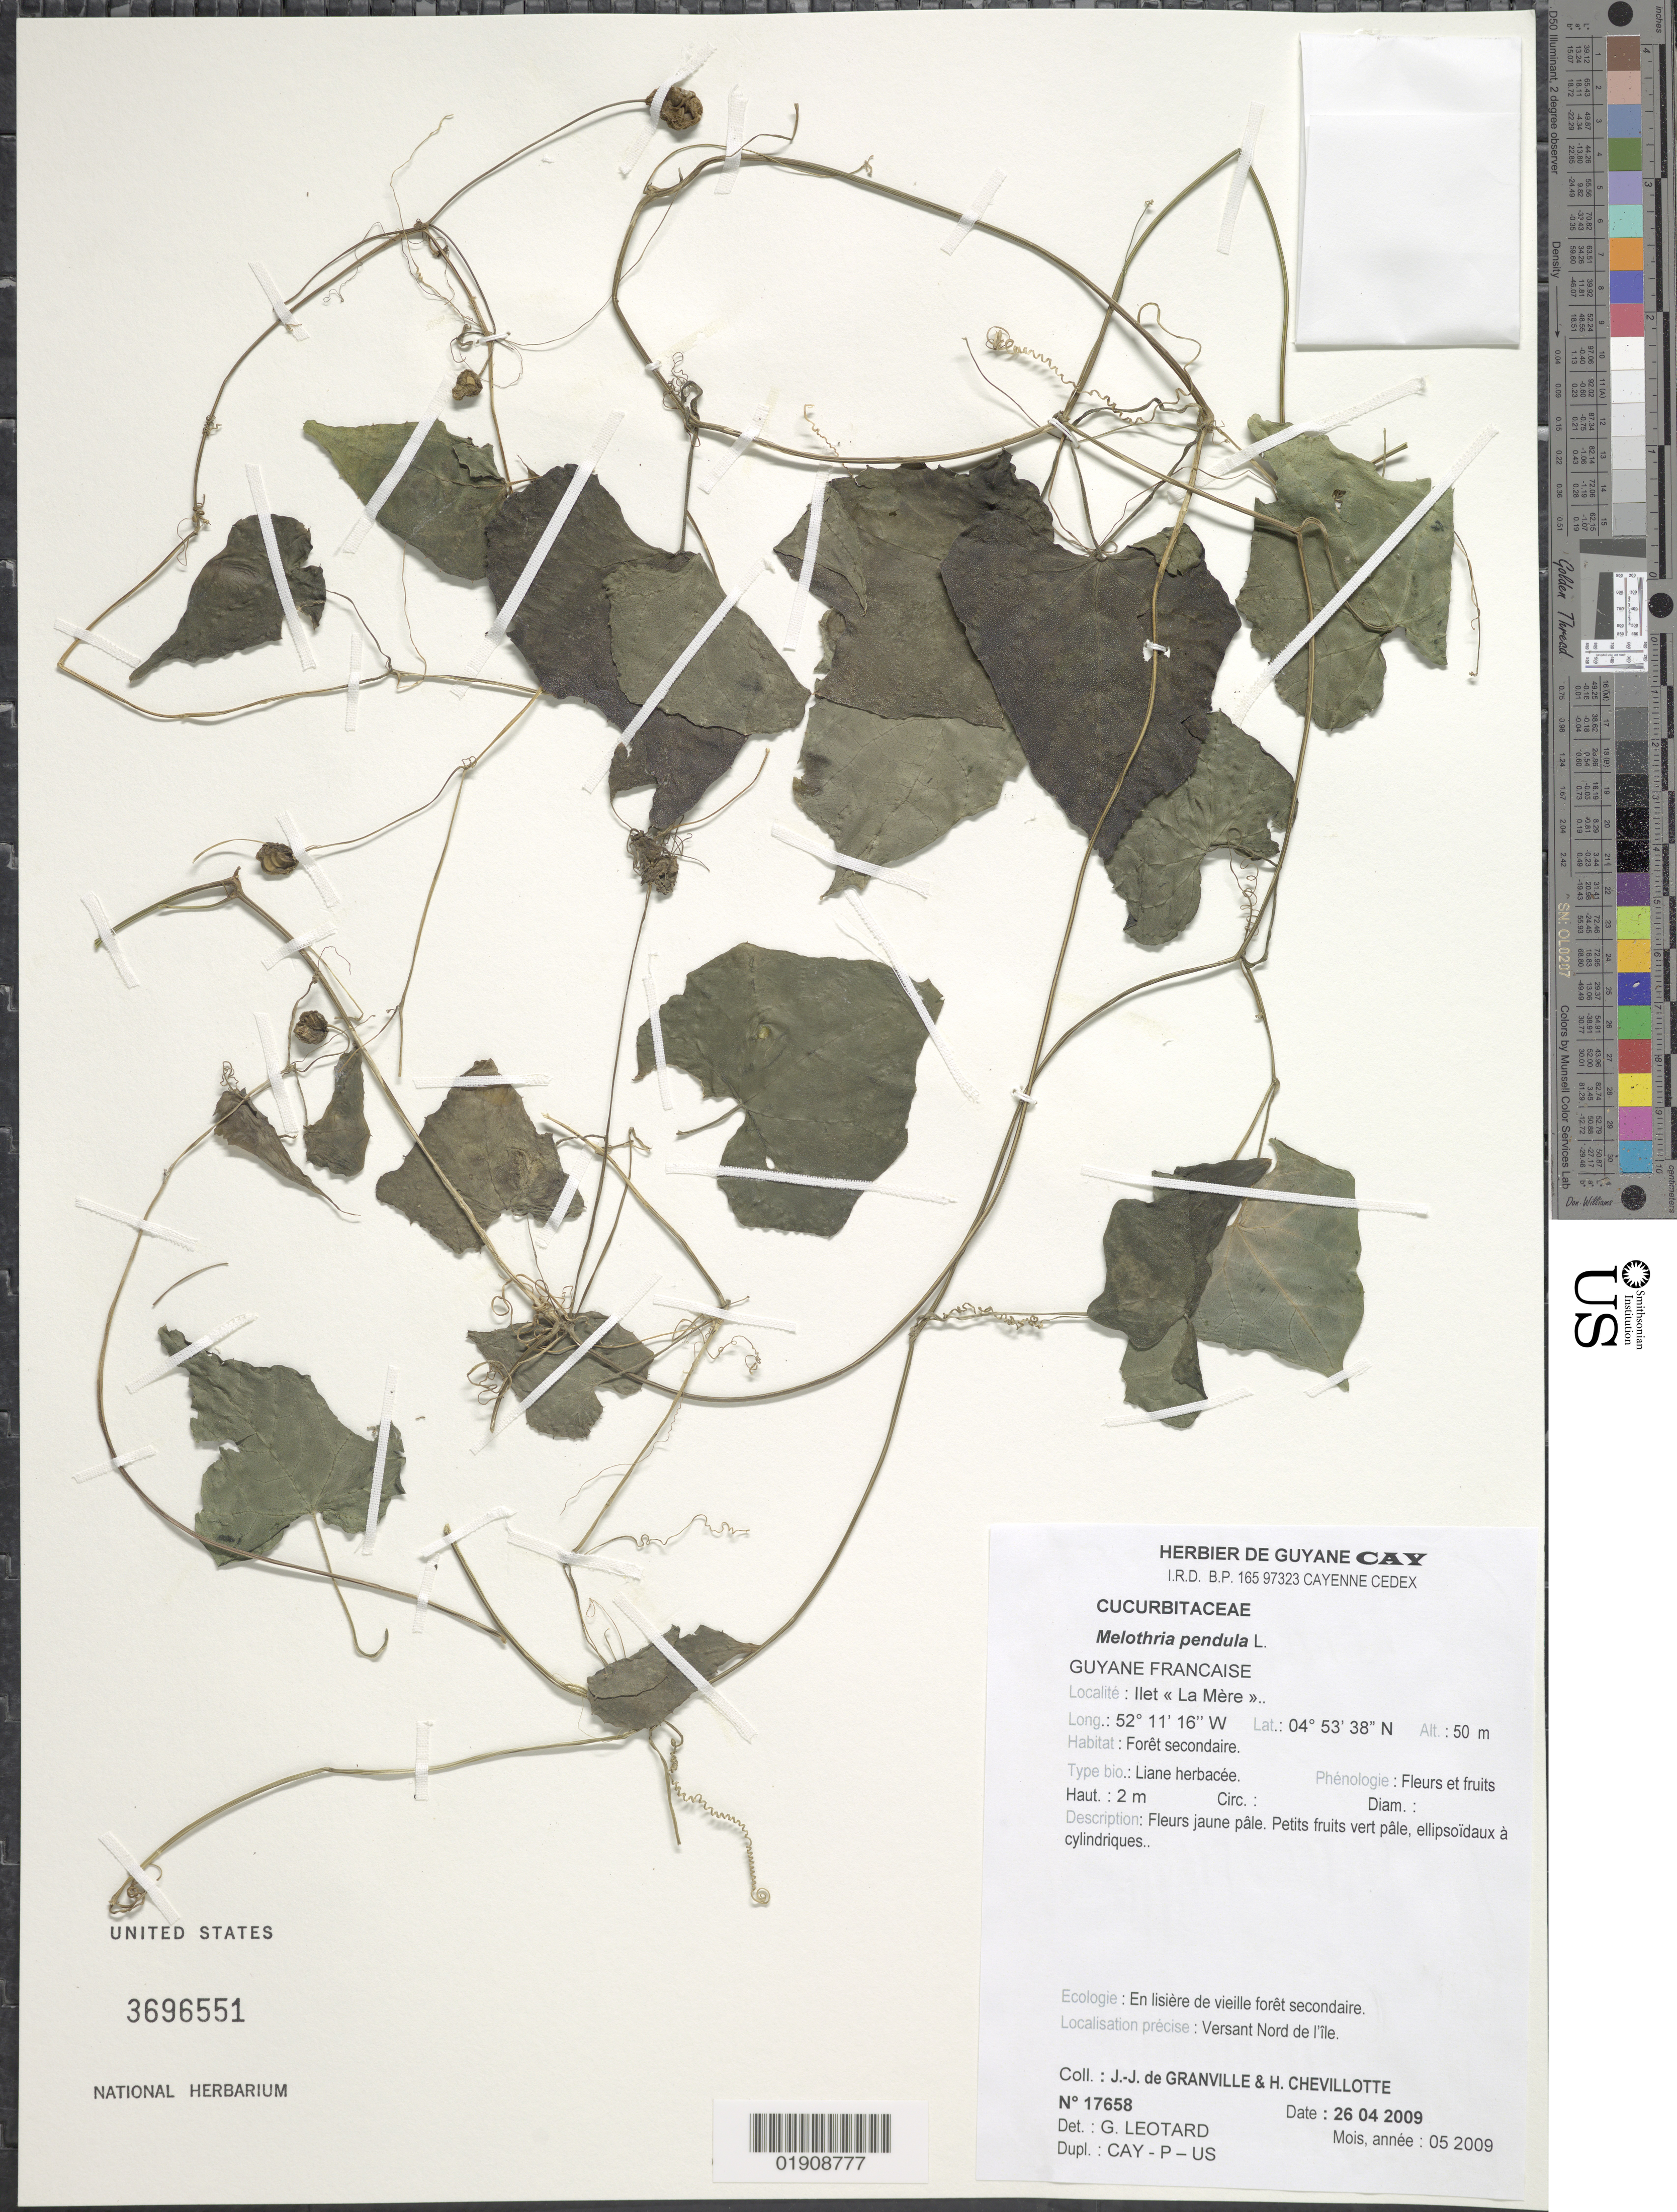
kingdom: Plantae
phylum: Tracheophyta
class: Magnoliopsida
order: Cucurbitales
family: Cucurbitaceae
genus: Melothria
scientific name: Melothria pendula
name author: L.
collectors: J.-J. de Granville & H. Chevillotte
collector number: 17658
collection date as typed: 26 April 2009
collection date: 2009-04-26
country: French Guiana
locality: Ilet "La Mere"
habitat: Foret secondaire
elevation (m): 50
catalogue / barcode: US 3696551